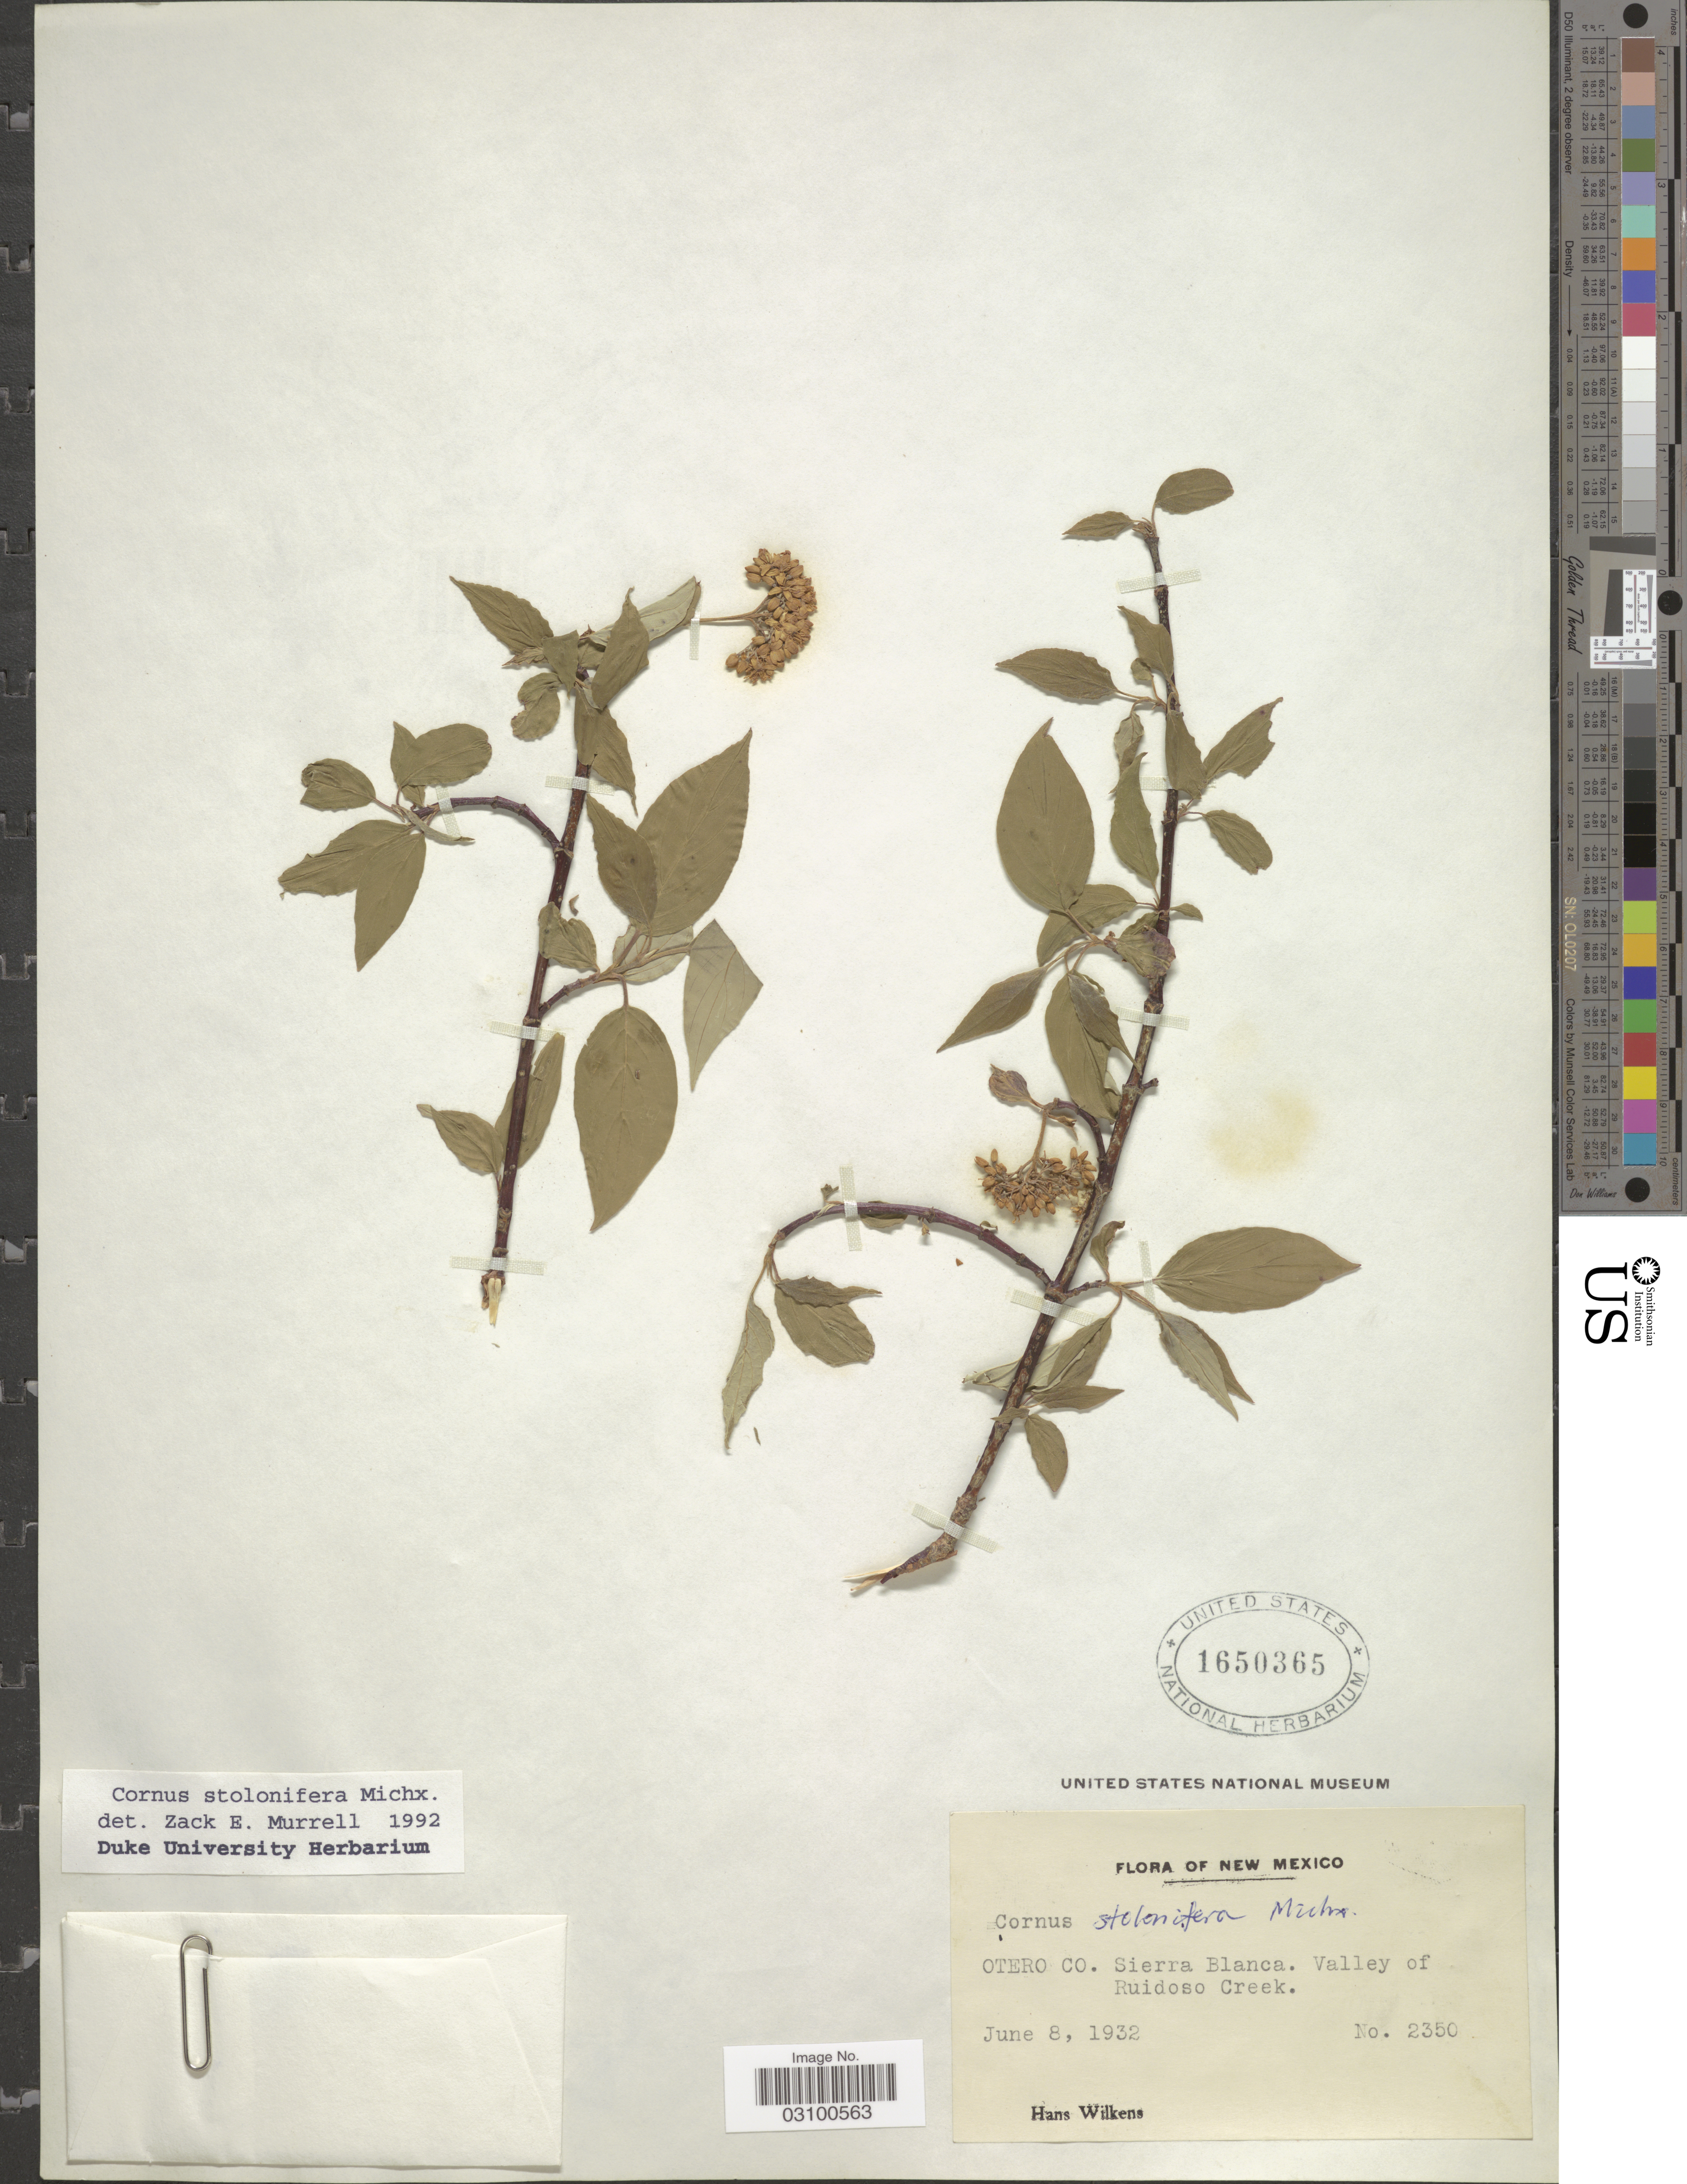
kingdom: Plantae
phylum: Tracheophyta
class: Magnoliopsida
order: Cornales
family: Cornaceae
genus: Cornus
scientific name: Cornus sericea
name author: L.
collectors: H. Wilkens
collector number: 2350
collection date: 1932-06-08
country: United States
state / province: New Mexico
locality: Otero Co. Sierra Blanca. Valley of Ruidoso Creek.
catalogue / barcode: US 1650365